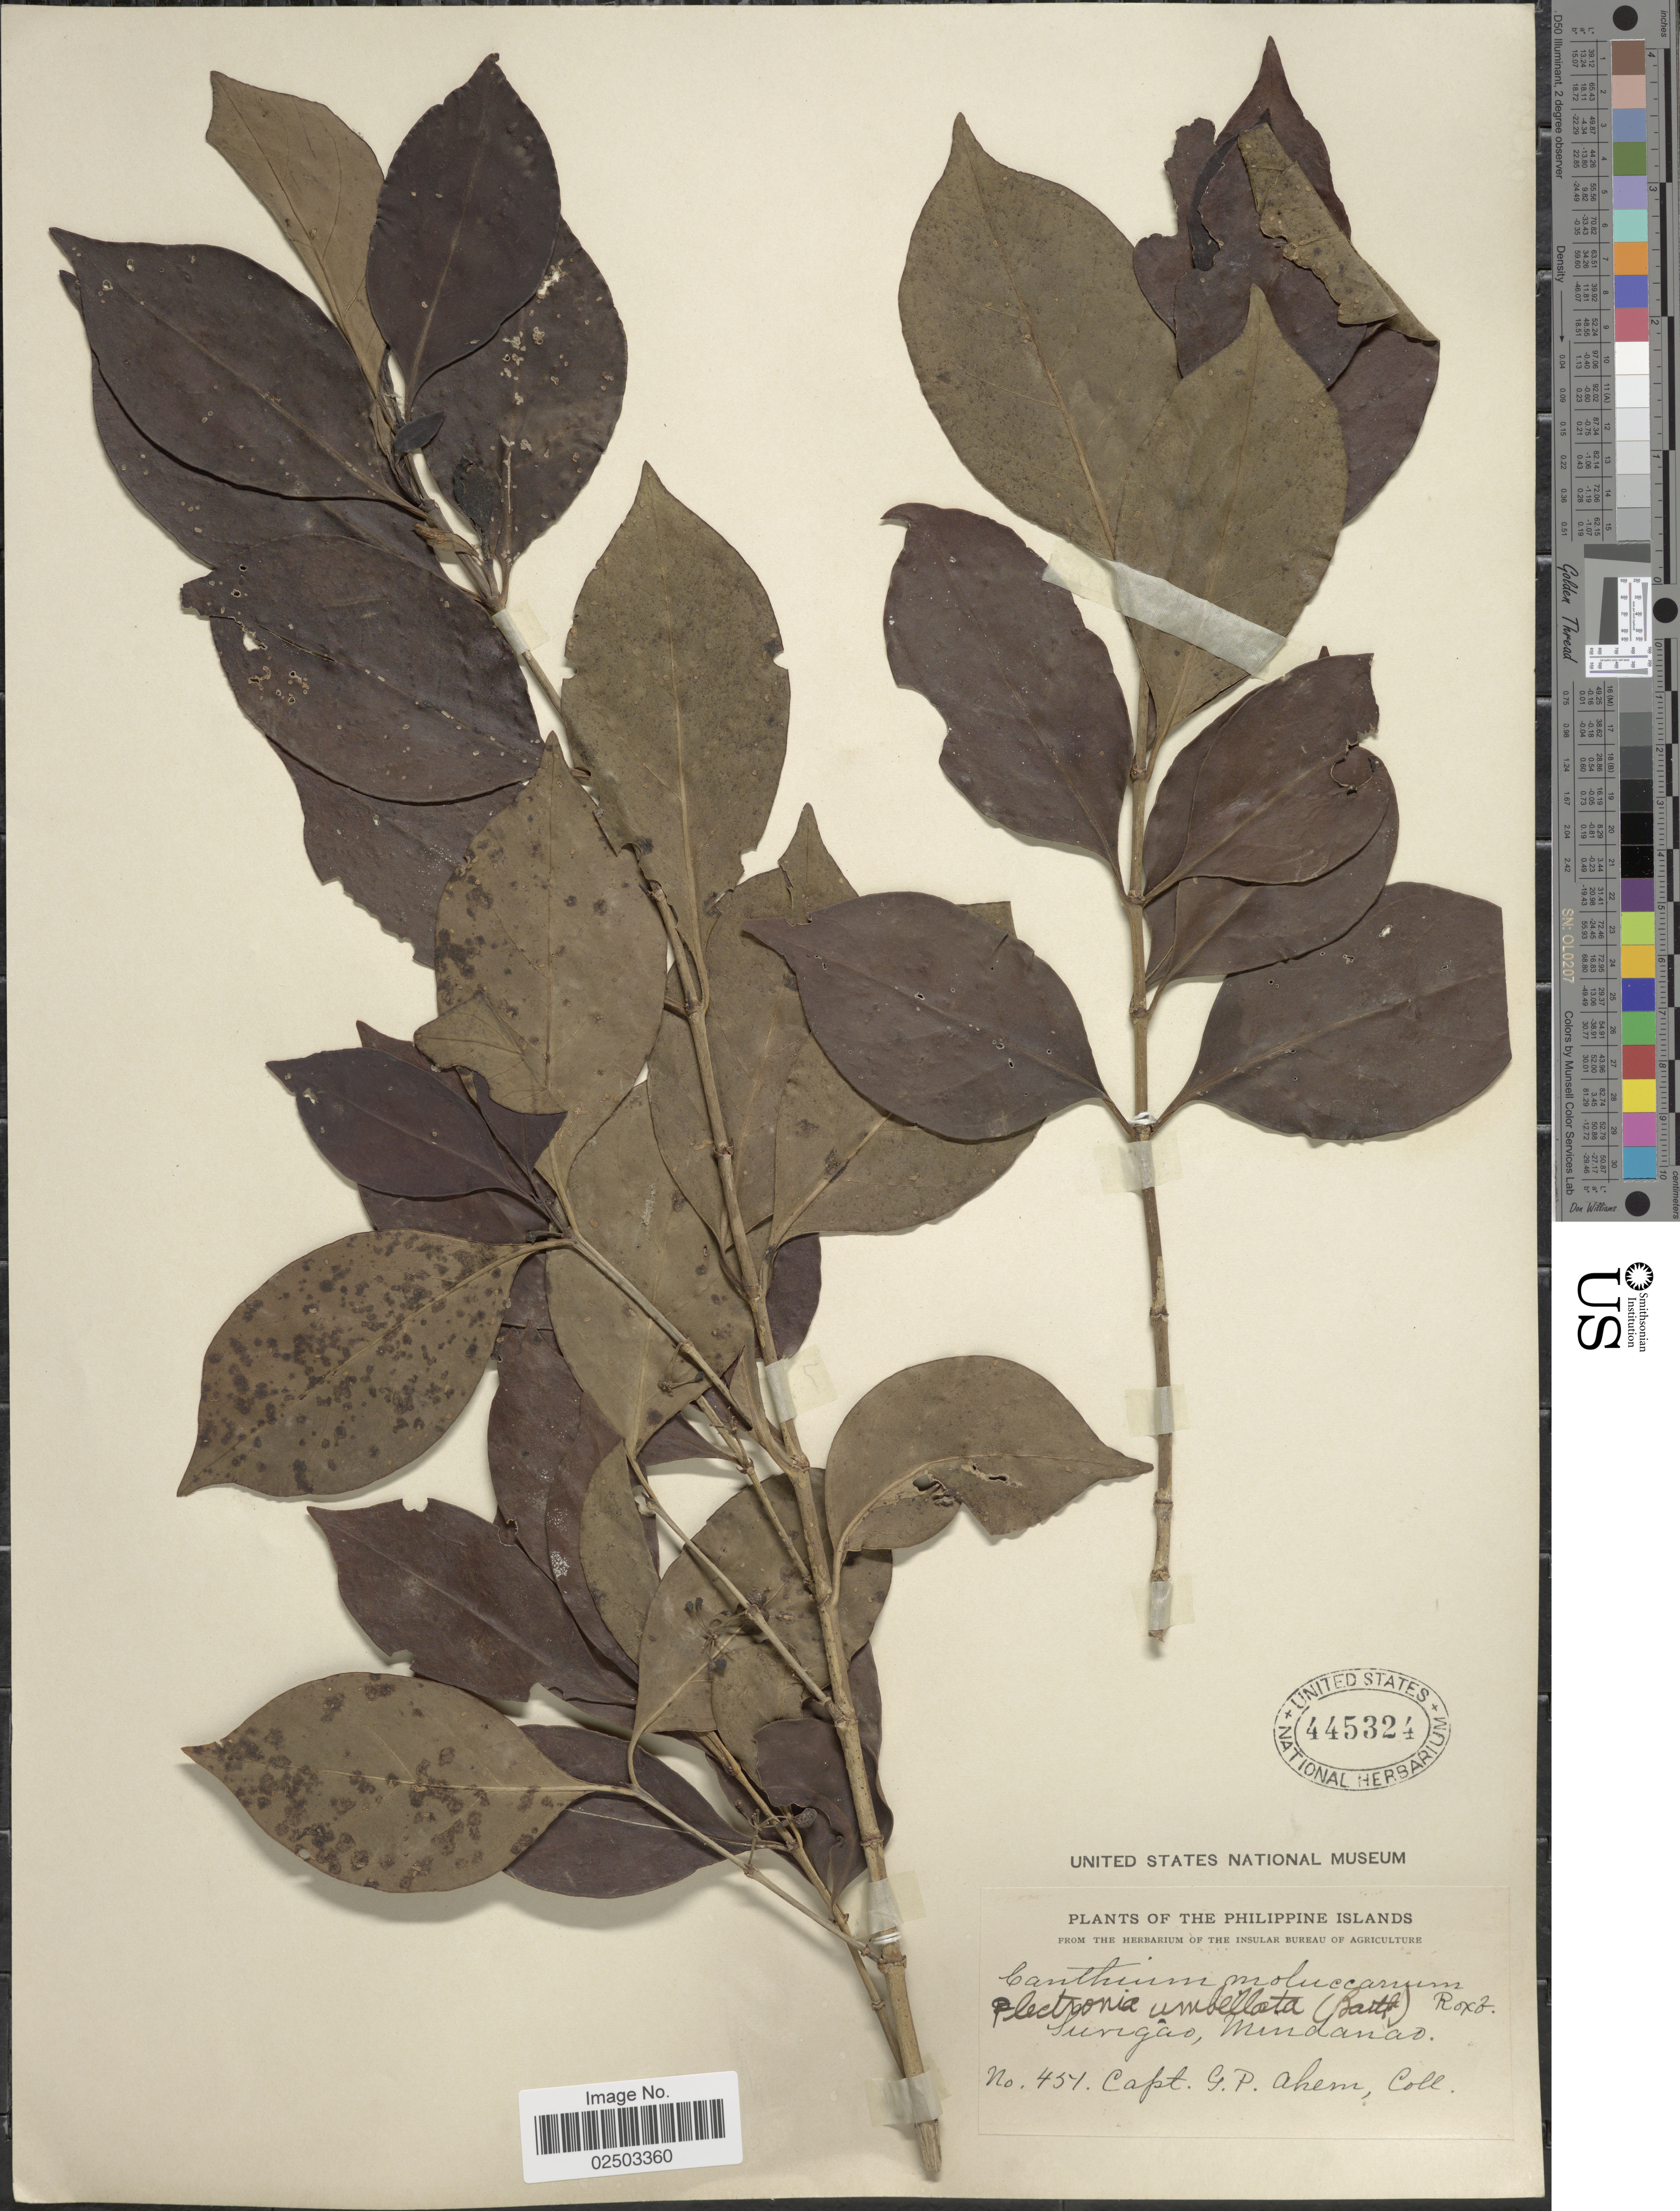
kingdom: Plantae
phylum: Tracheophyta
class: Magnoliopsida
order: Gentianales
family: Rubiaceae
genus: Canthium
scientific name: Canthium dicoccum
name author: (Gaertn.) Merr.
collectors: G. Ahem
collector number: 451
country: Philippines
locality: Philippine Islands, Surigao, Mindanao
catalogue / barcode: US 445324